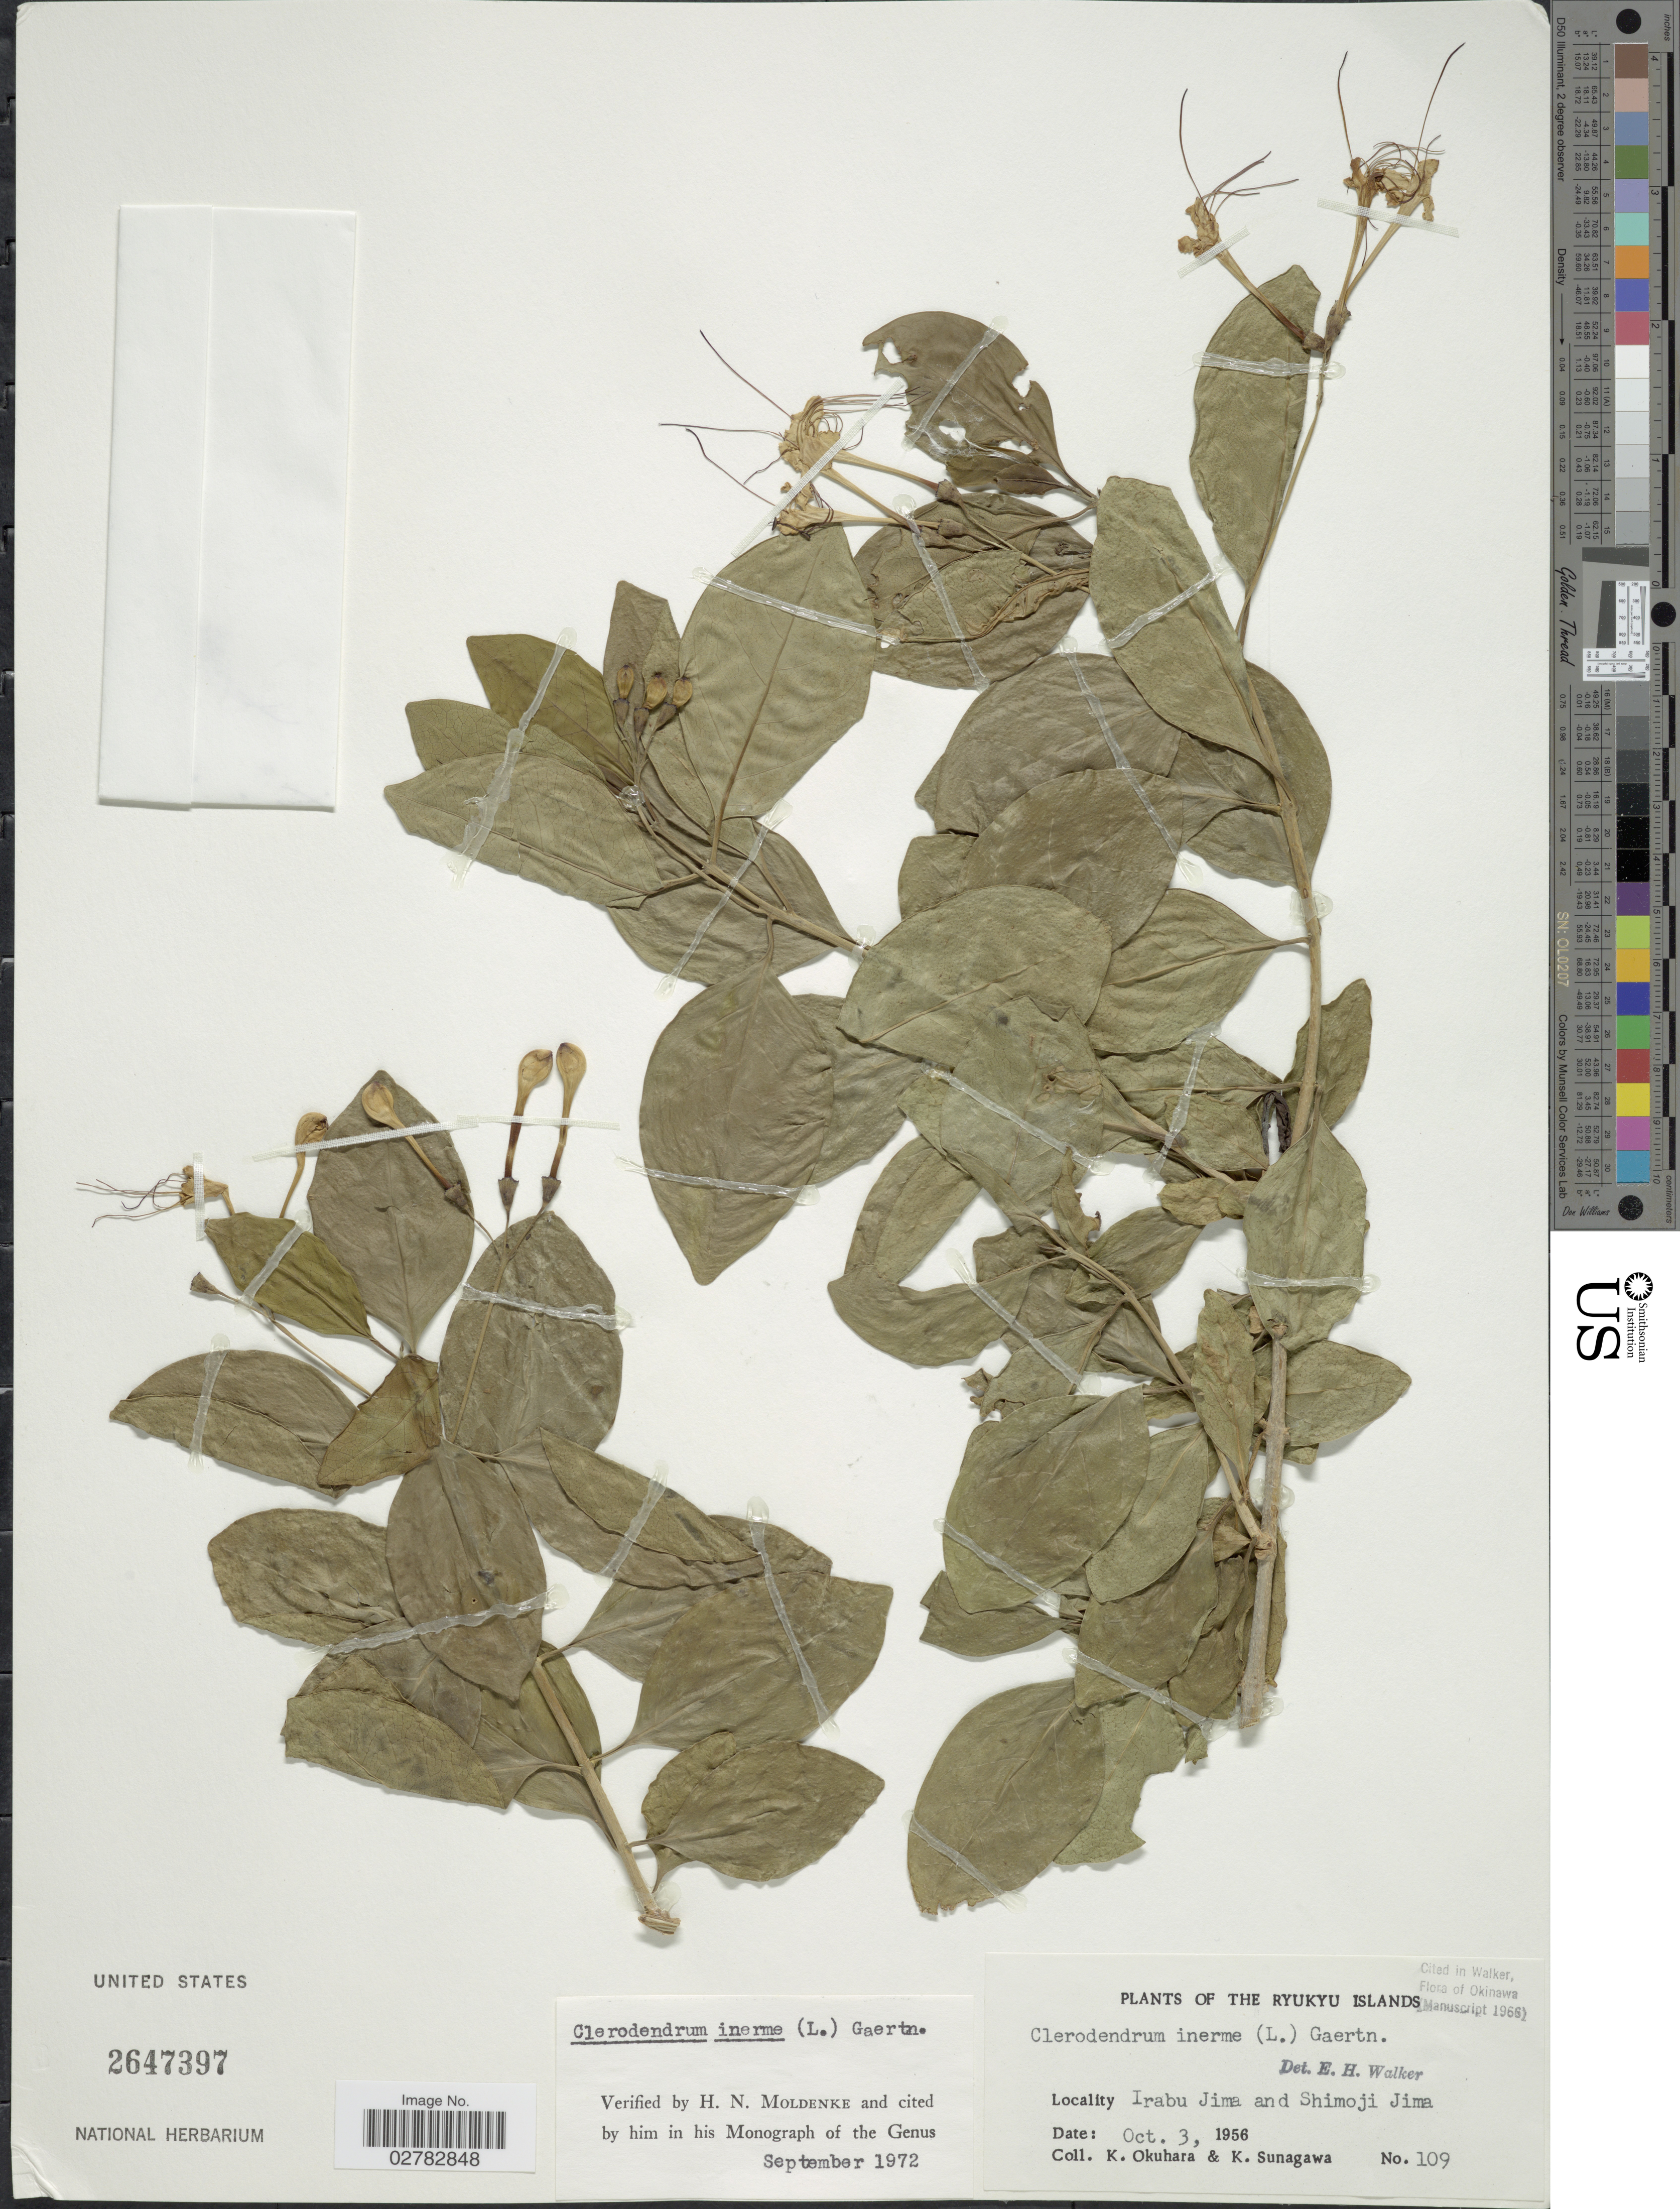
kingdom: Plantae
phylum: Tracheophyta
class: Magnoliopsida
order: Lamiales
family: Lamiaceae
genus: Clerodendrum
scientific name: Clerodendrum inerme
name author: (L.) Gaertn.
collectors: K. Okuhara & K. Sunagawa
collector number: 109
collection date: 1956-10-03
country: Japan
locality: Ryukyu Islands. Irabu Jima and Shimoji Jima.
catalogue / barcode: US 2647397